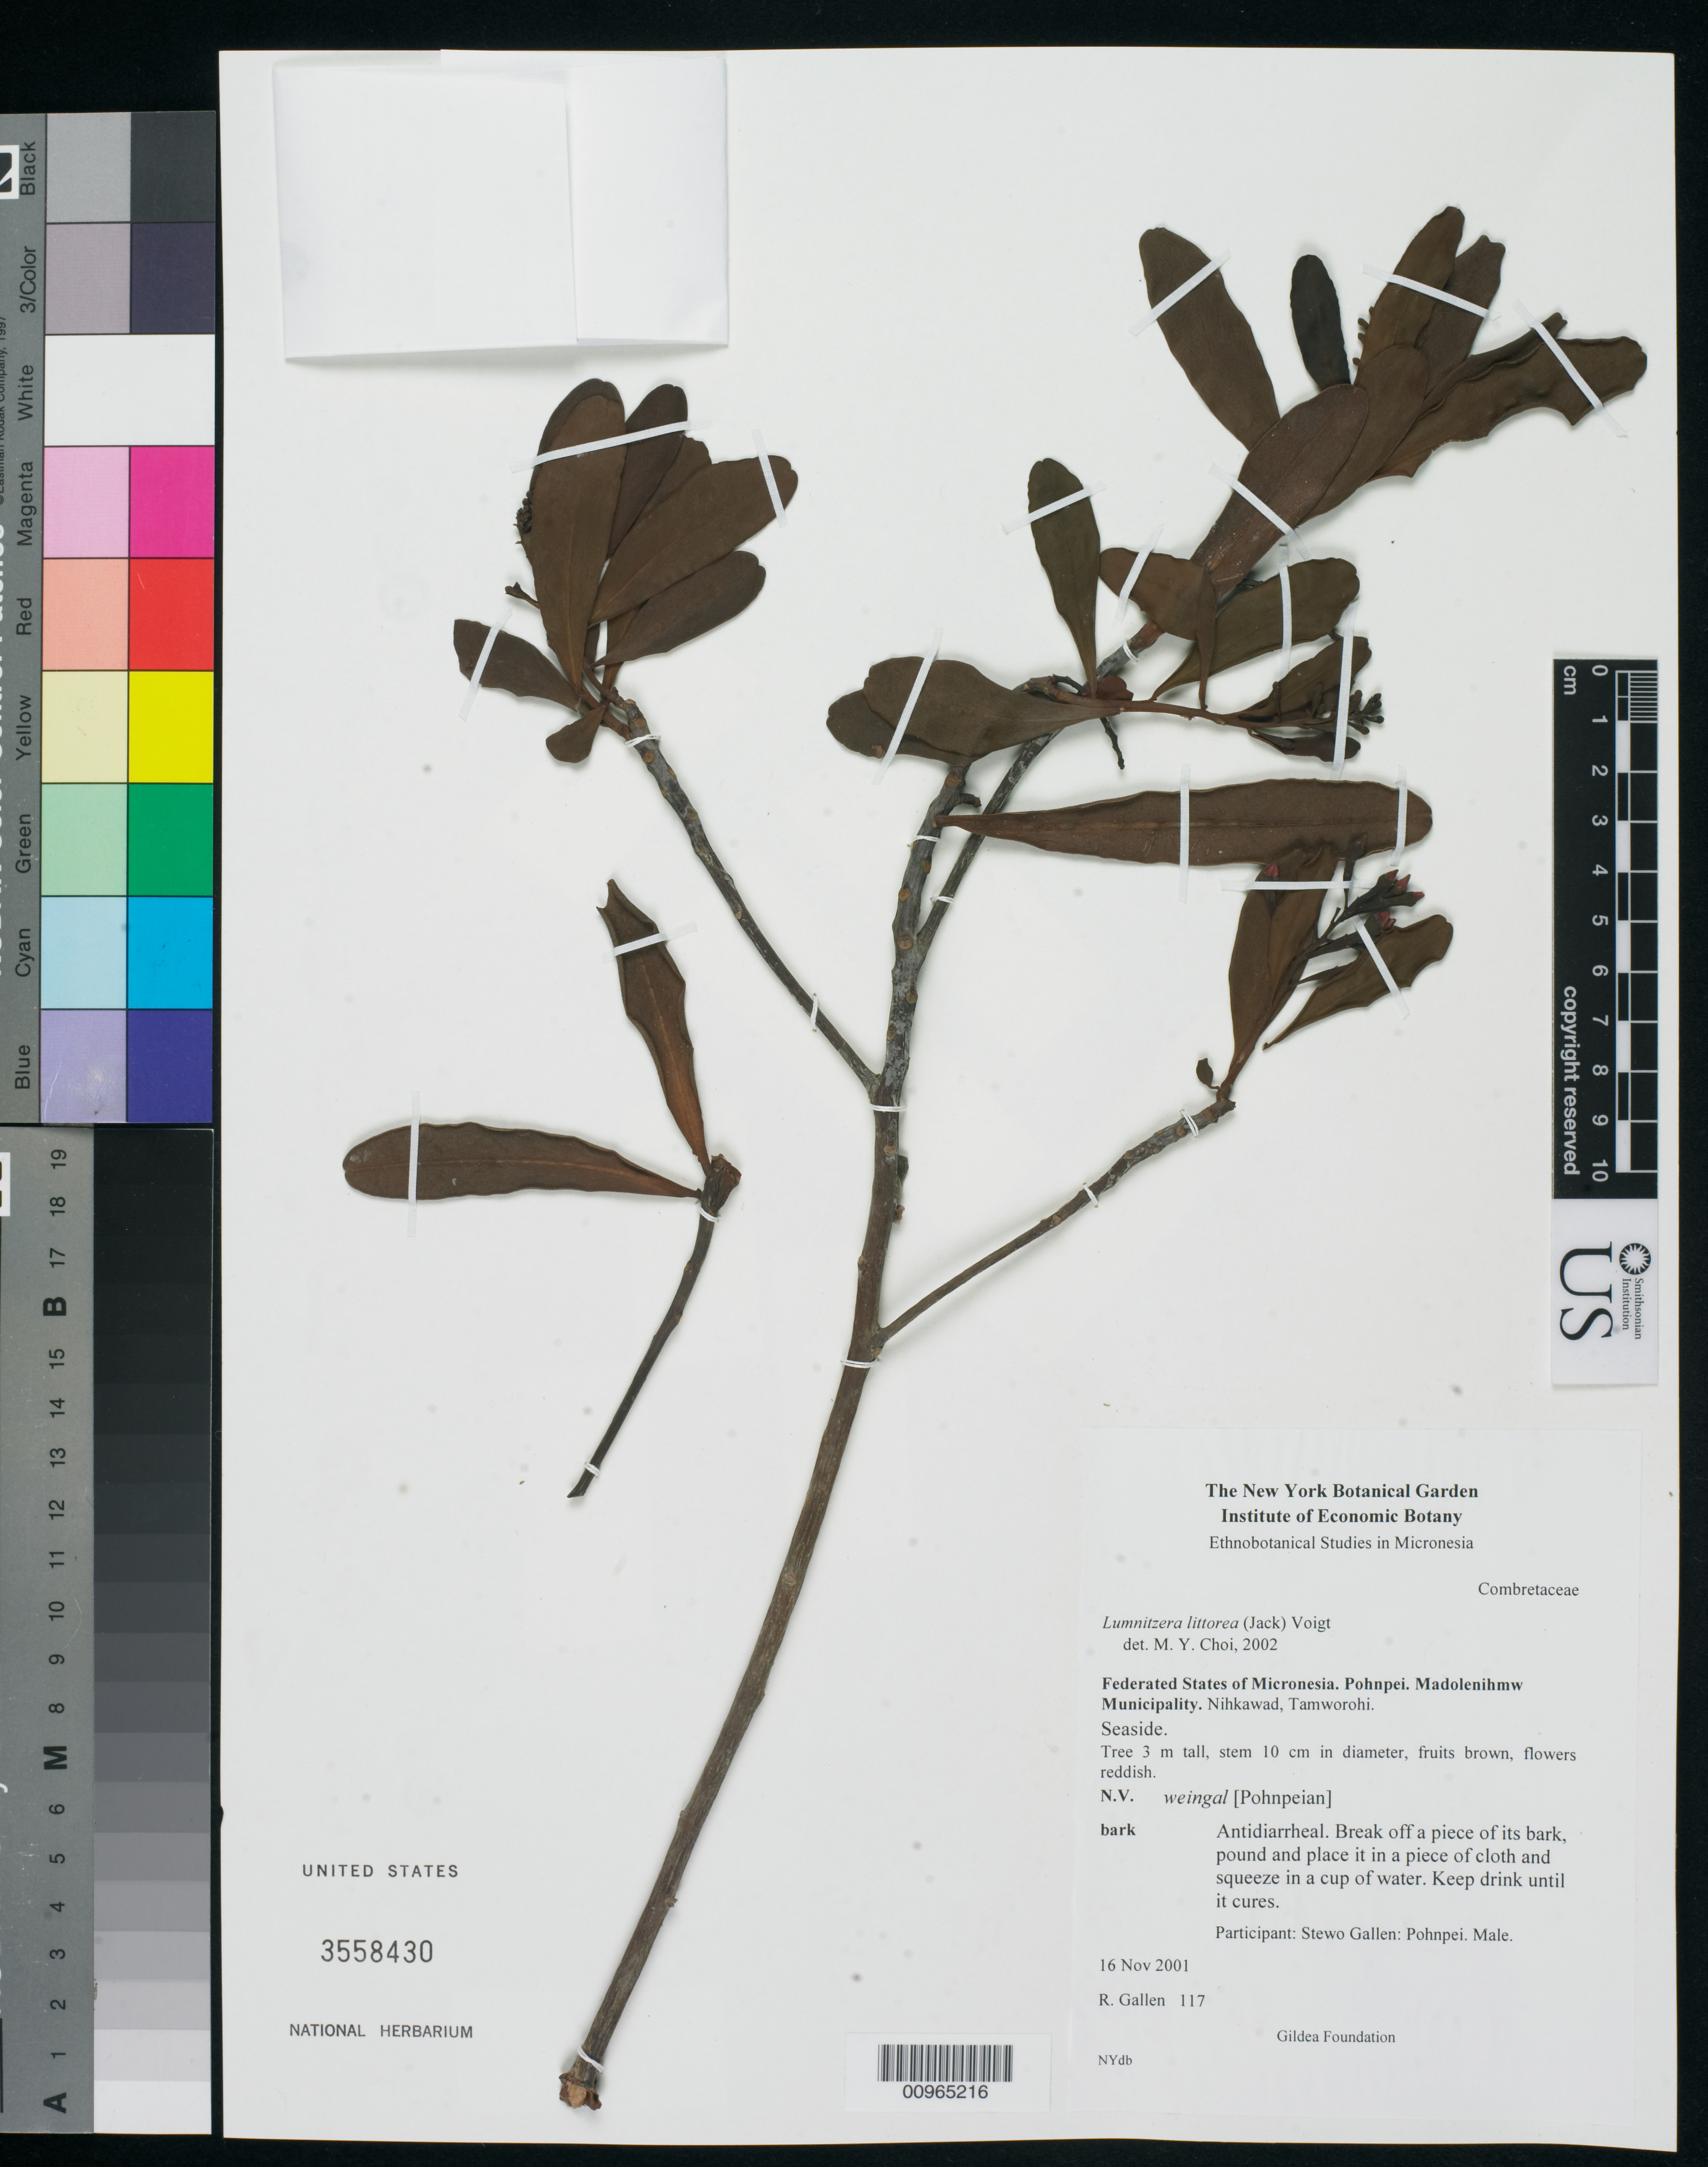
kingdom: Plantae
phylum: Tracheophyta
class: Magnoliopsida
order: Myrtales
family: Combretaceae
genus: Lumnitzera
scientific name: Lumnitzera littorea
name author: (Jack) Voight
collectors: R. Gallen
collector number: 117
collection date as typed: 16 Nov 2001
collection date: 2001-11-16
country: Micronesia, Federated States of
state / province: Pohnpei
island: Pohnpei [Ponape]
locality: Tamwohori, Nihkawad, Madolenihmw Muncipality, Pohnpei, Micronesia. Seaside.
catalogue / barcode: US 3558430